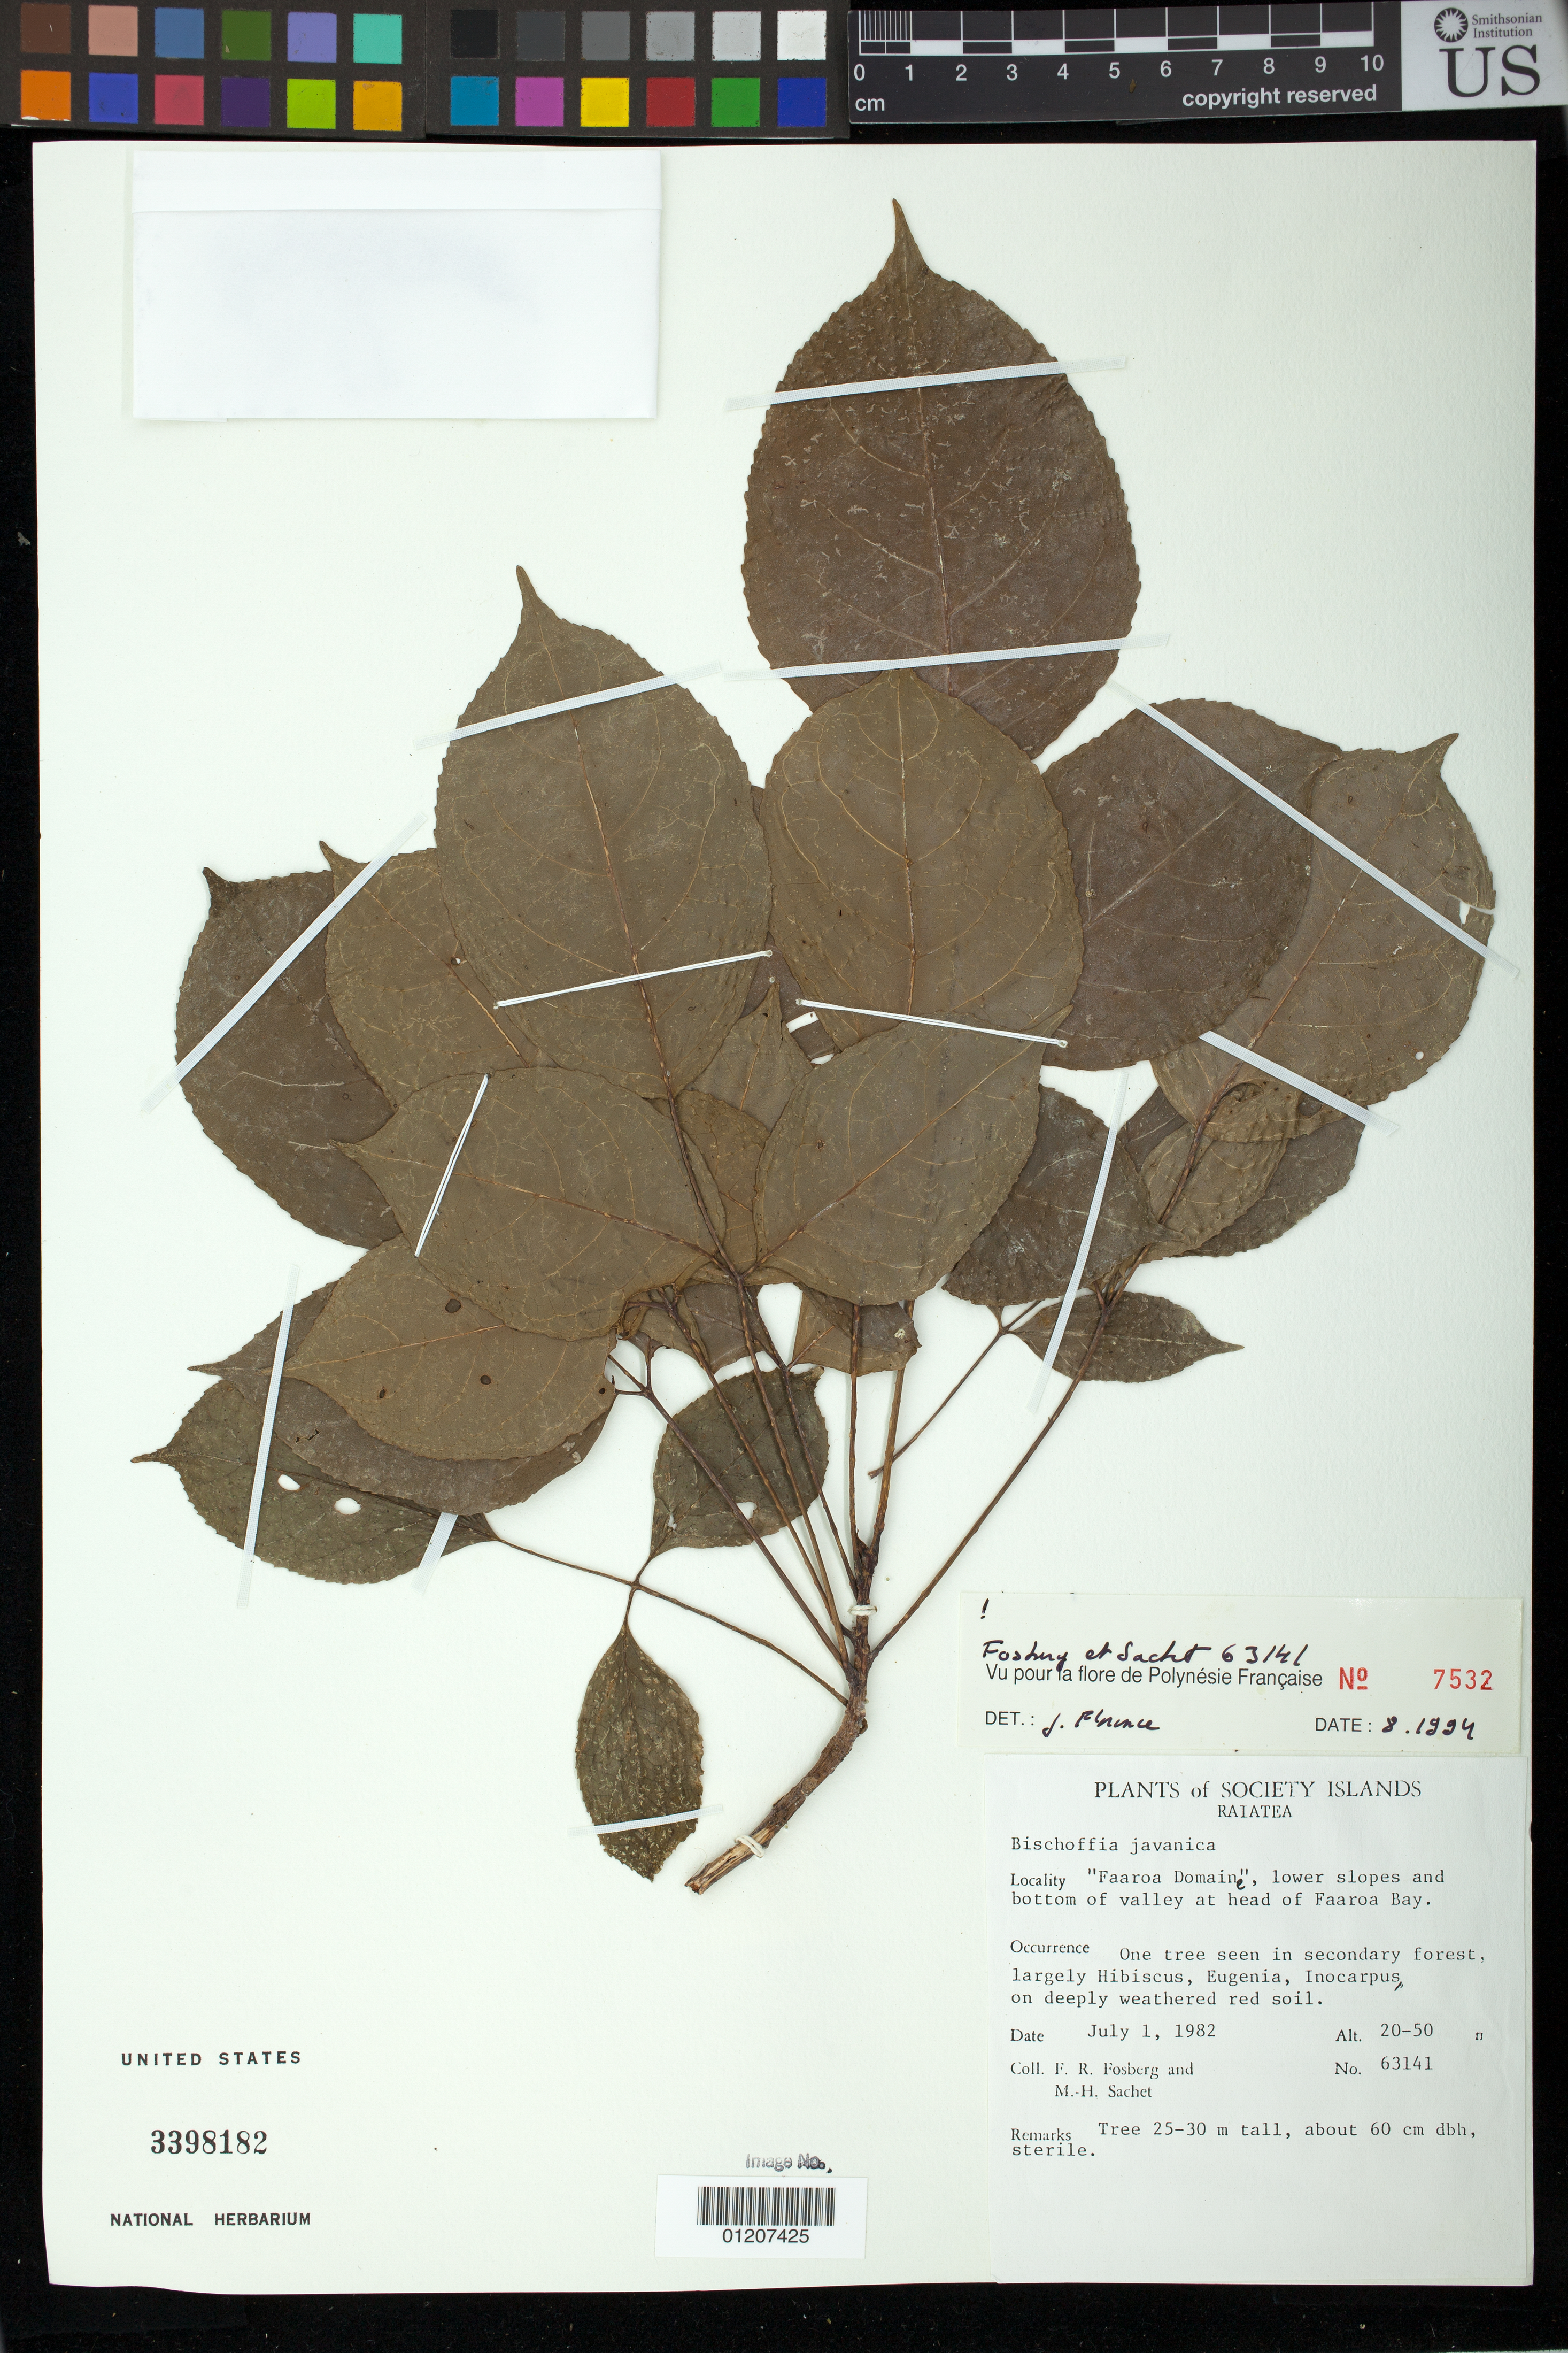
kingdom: Plantae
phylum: Tracheophyta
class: Magnoliopsida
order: Malpighiales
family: Phyllanthaceae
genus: Bischofia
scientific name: Bischofia javanica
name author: Blume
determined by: Florence, J.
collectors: F.R. Fosberg & M.-H. Sachet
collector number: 63141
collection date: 1982-07-01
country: French Polynesia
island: Raiatea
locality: Faaroa domain, lower slopes and bottom of valley at head of Faaroa Bay.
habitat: Secondary forest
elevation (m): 20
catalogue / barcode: US 3398182